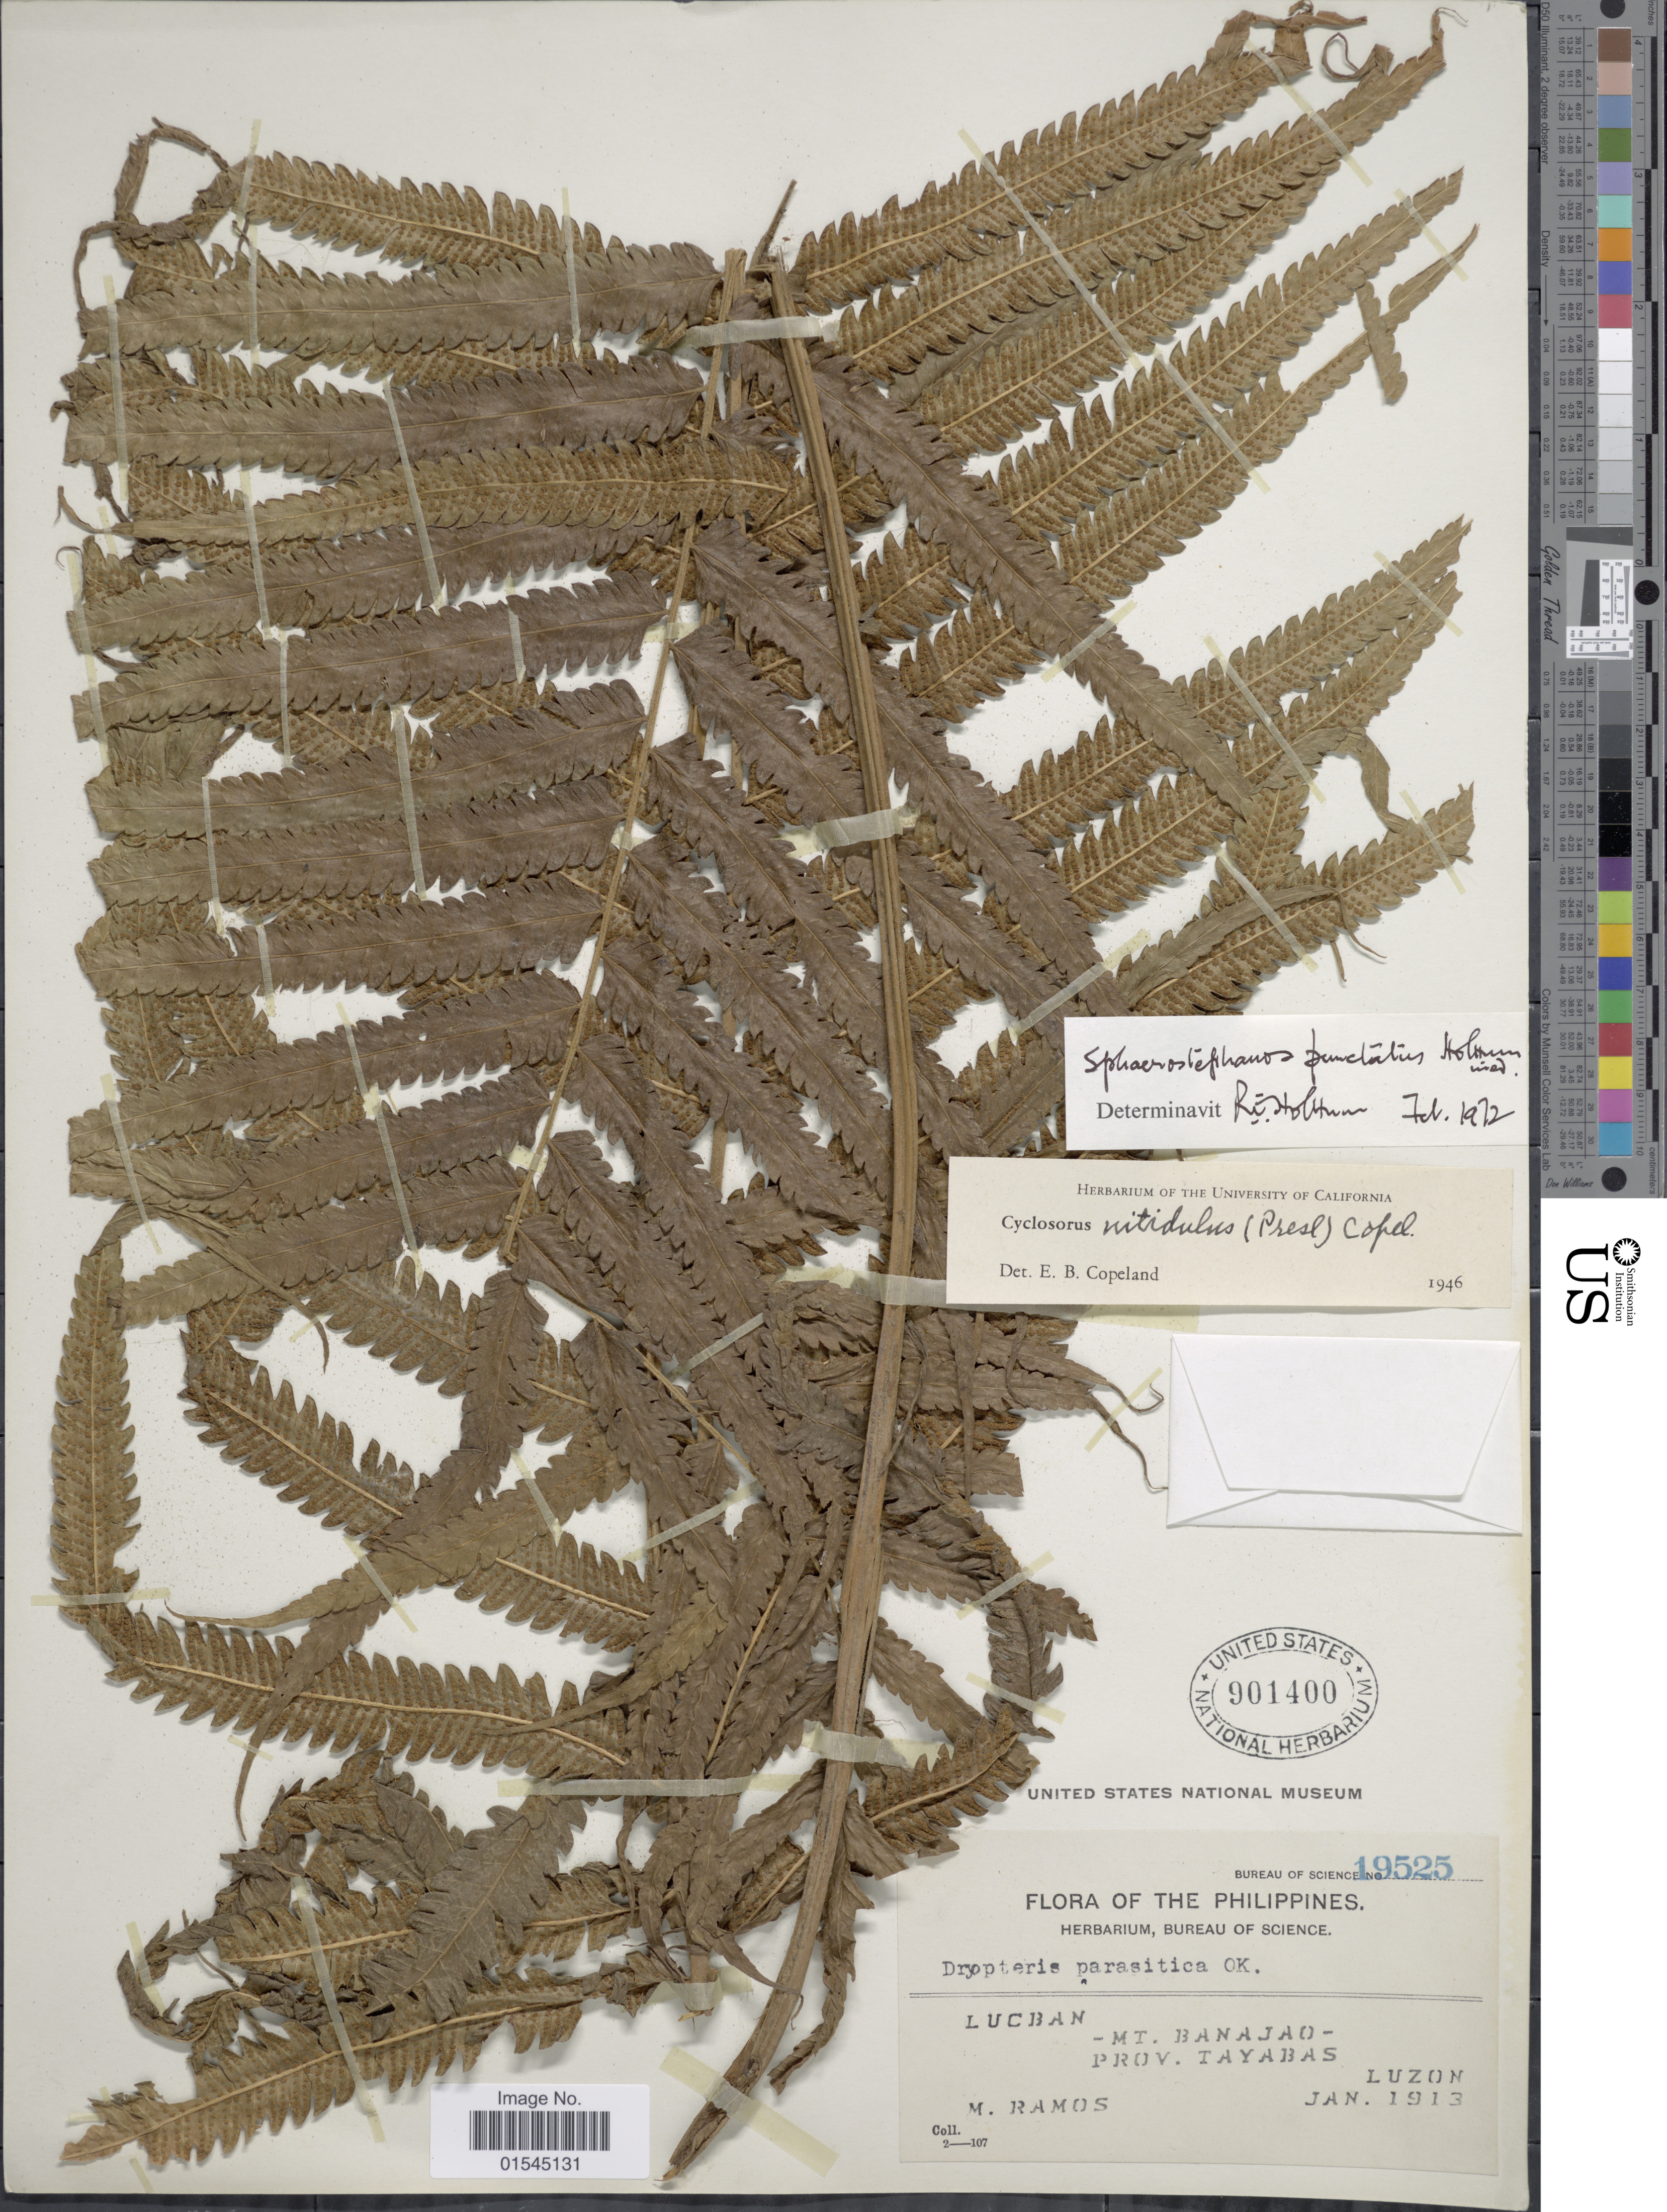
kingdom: Plantae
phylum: Tracheophyta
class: Polypodiopsida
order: Polypodiales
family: Thelypteridaceae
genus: Sphaerostephanos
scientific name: Sphaerostephanos punctatus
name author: Holttum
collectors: M. Ramos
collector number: Bureau of Science 19525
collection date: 1913-01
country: Philippines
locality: Lucban, Mt. Banajao - Prov. Tayabas. Luzon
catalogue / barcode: US 901400